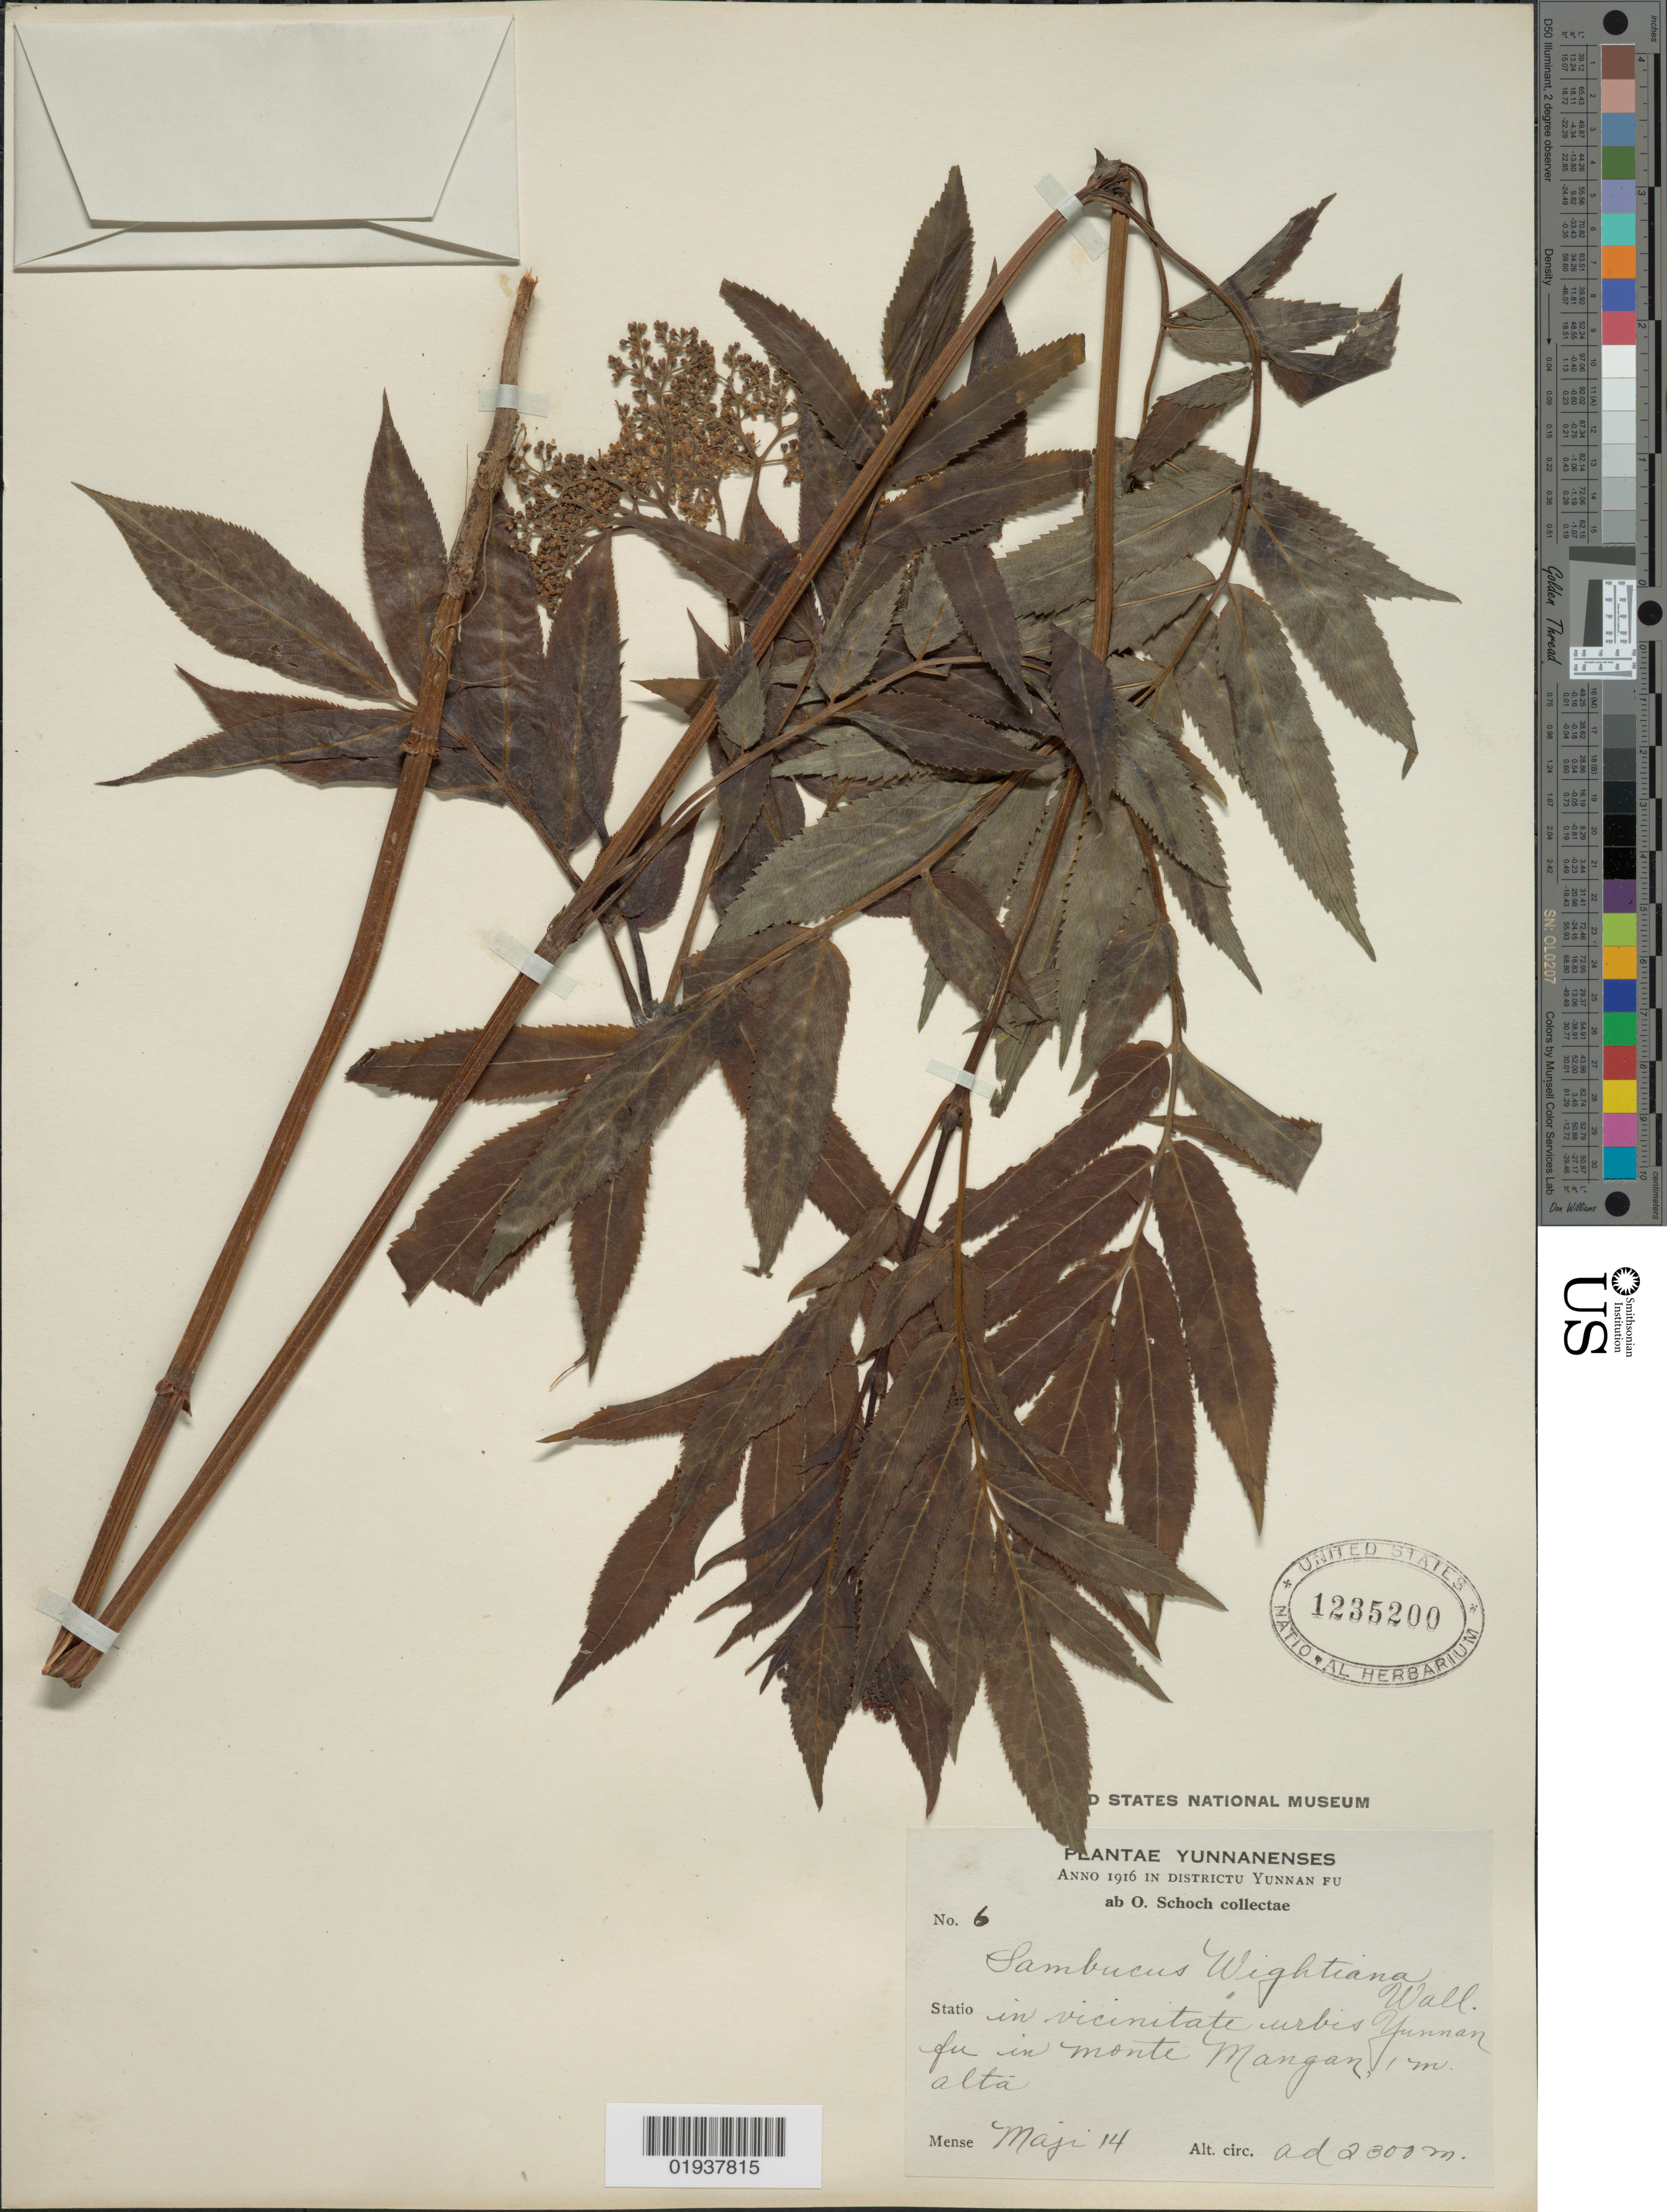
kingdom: Plantae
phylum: Tracheophyta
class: Magnoliopsida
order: Dipsacales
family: Viburnaceae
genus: Sambucus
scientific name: Sambucus wightiana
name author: Wall. ex Wight & Arn.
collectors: O. Schoch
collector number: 6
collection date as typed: Transcribed d/m/y: /5/14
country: China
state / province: Yunnan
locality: Districtu Yunnan Fu. Statio in vicinitate urbis Yunnan fu in monte Mangan.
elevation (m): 2300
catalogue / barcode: US 1235200